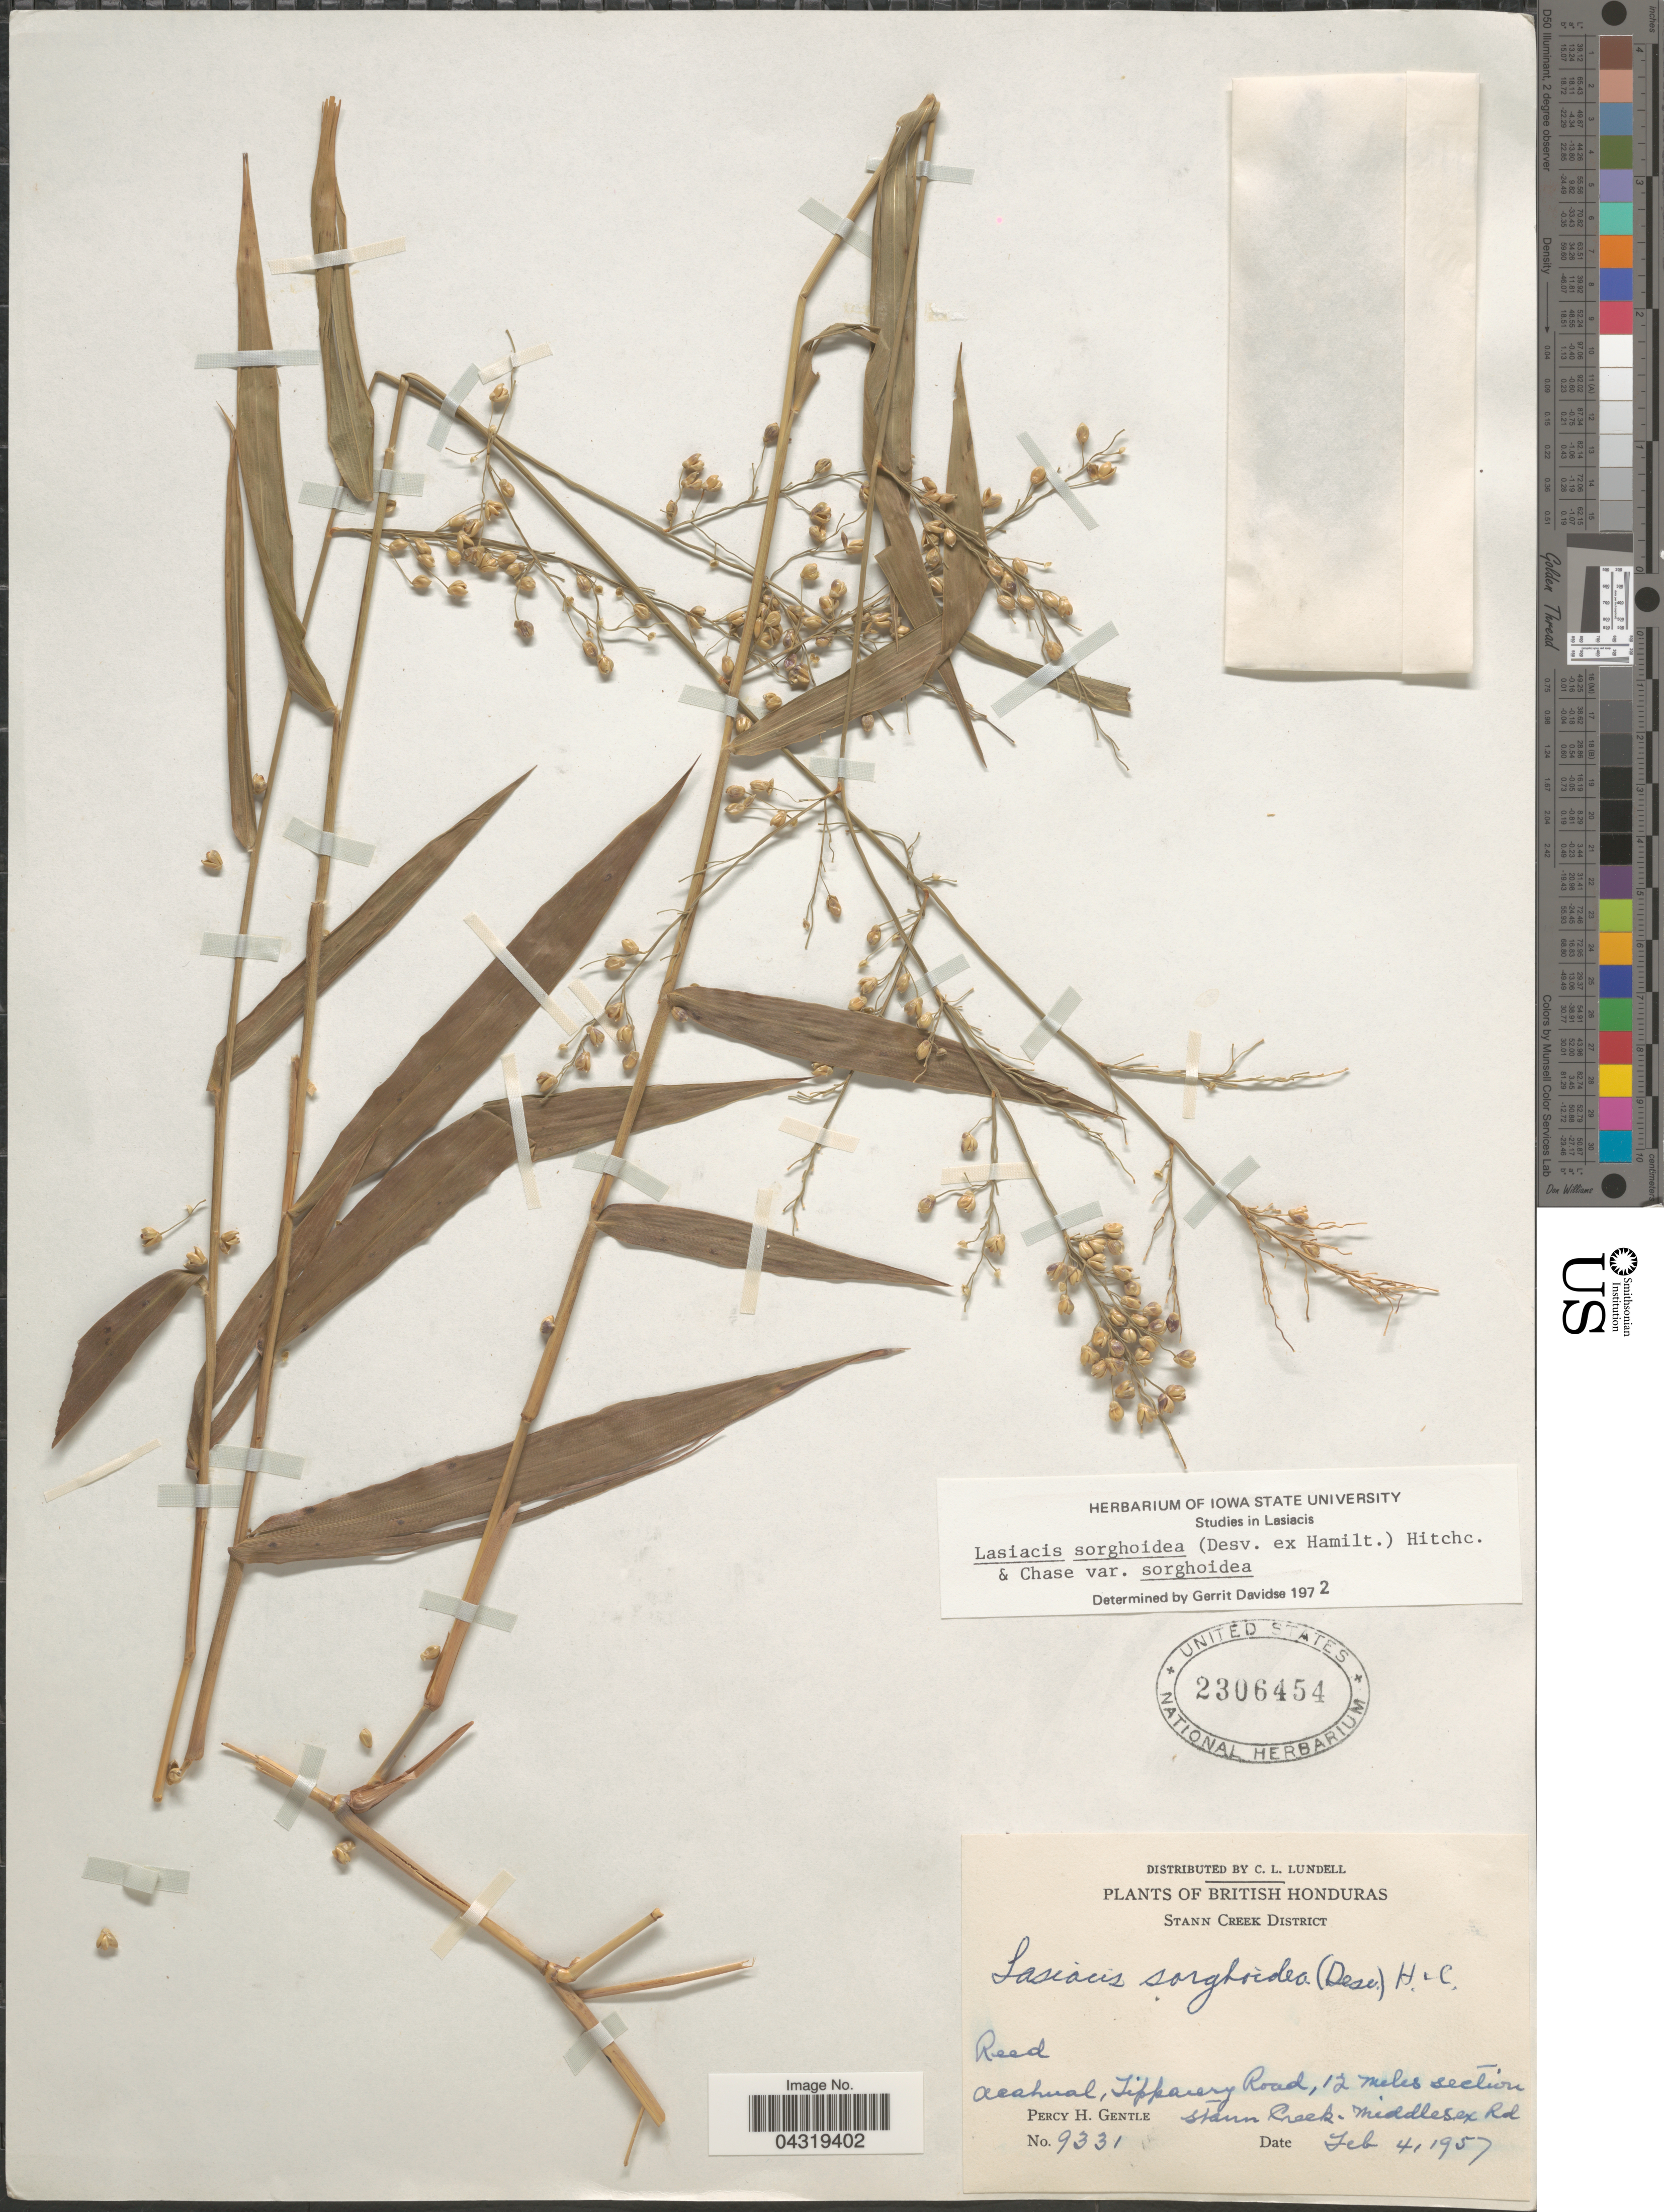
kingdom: Plantae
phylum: Tracheophyta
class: Liliopsida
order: Poales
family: Poaceae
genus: Lasiacis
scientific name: Lasiacis sorghoidea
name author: (Desv. ex Ham.) Hitchc. & Chase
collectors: P. H. Gentle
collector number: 9331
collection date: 1957-02-04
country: Belize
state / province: Stann Creek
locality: British Honduras. Stann Creek District. Acahual, Tipparery Road, 12 miles section. Stann Creek. Middlesex Rd.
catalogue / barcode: US 2306454